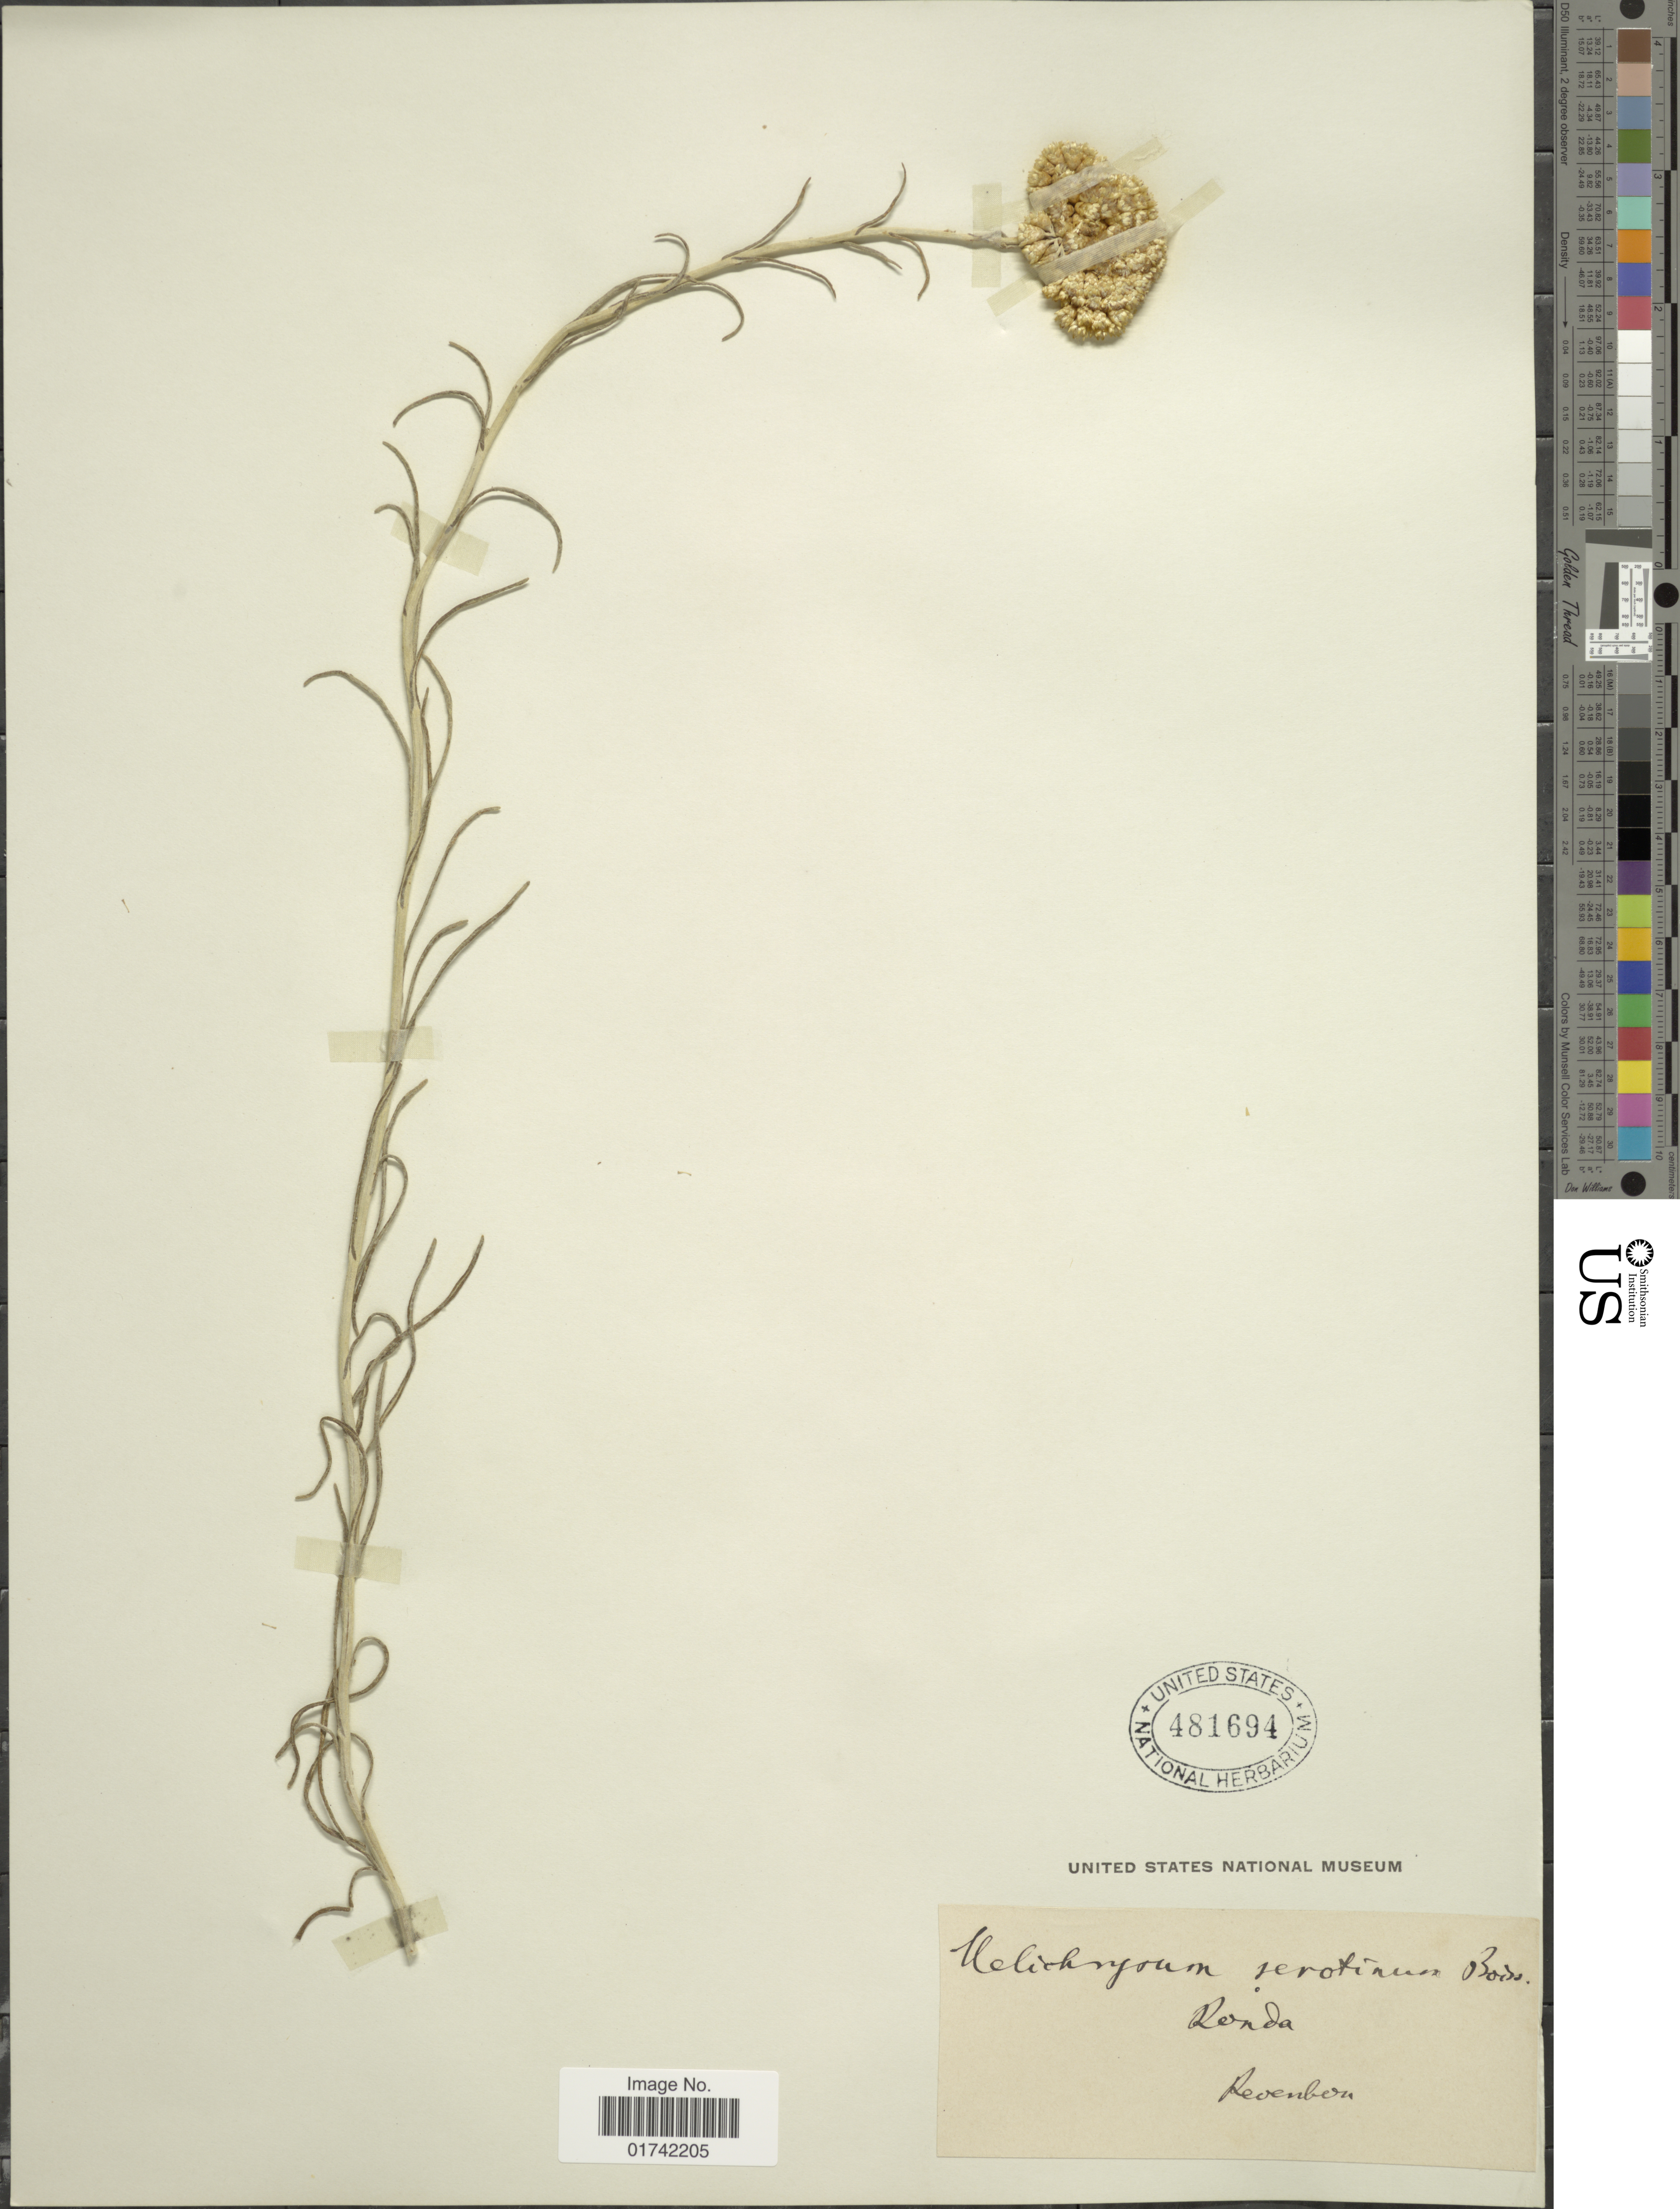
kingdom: Plantae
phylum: Tracheophyta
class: Magnoliopsida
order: Asterales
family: Asteraceae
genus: Helichrysum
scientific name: Helichrysum italicum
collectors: -. Reverchon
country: Spain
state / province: Andalucía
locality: Ronda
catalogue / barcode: US 481694